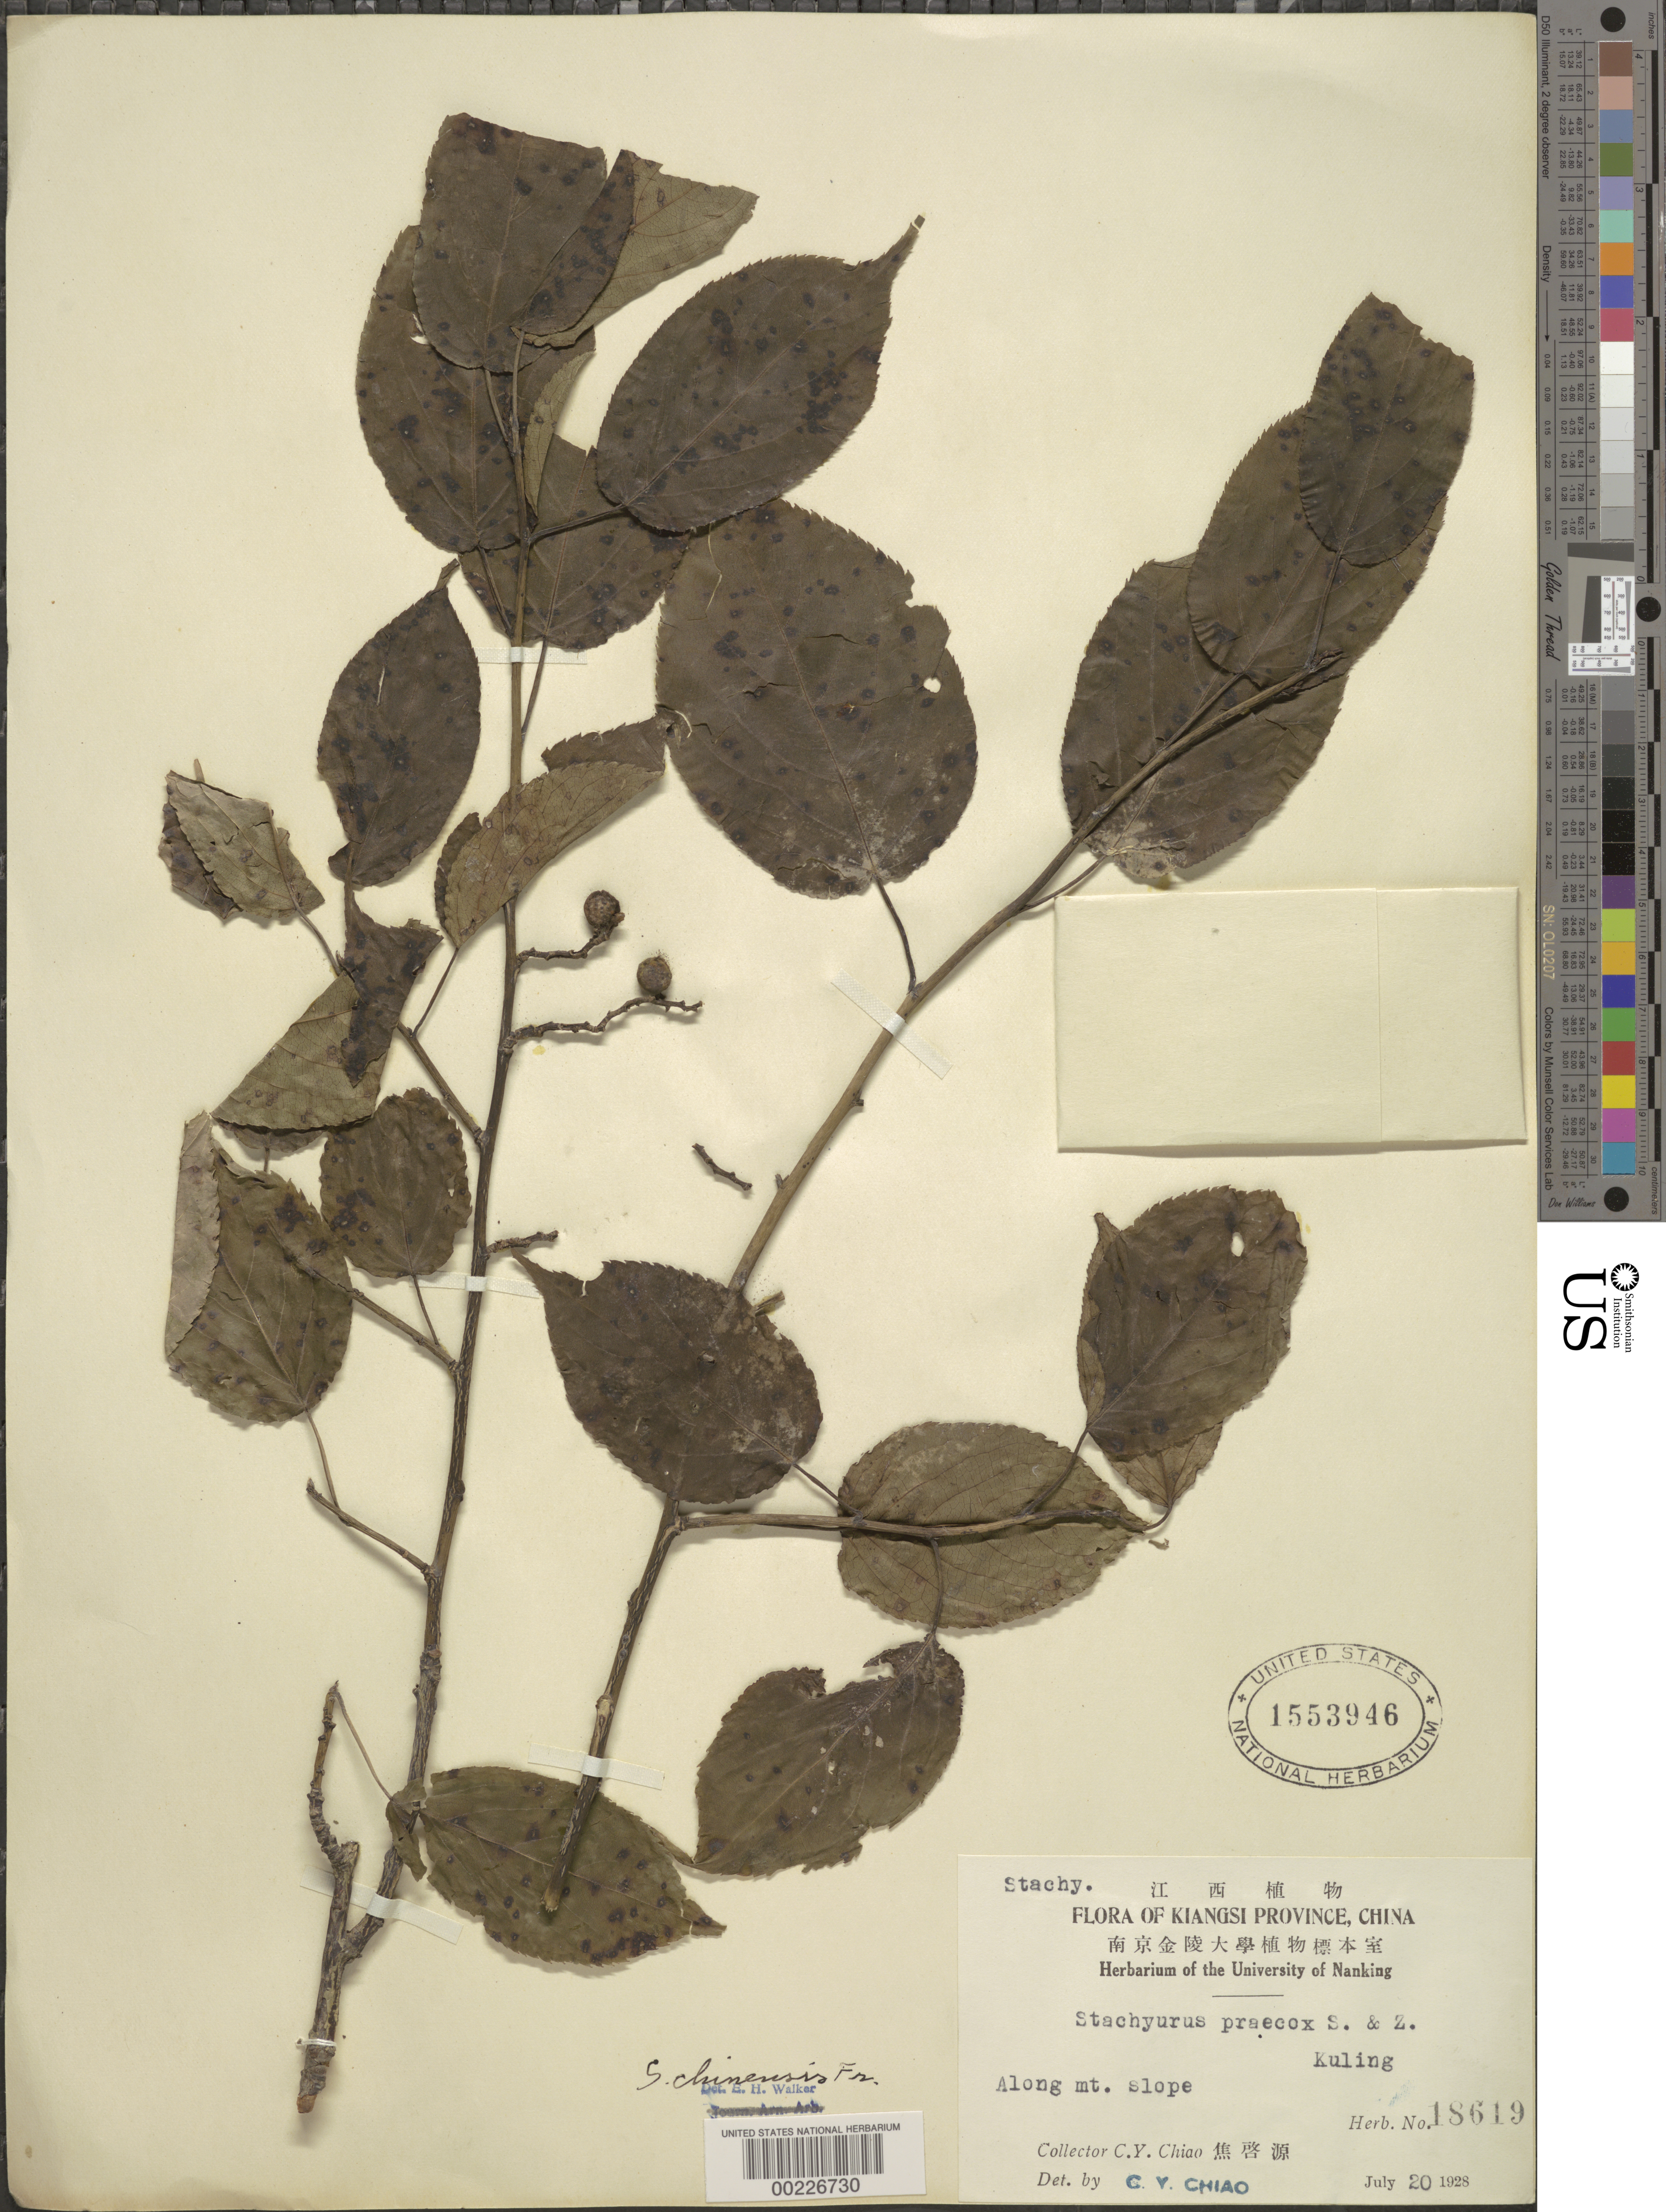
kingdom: Plantae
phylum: Tracheophyta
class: Magnoliopsida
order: Crossosomatales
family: Stachyuraceae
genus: Stachyurus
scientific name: Stachyurus chinensis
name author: Franch.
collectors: C. Y. Chiao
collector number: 18619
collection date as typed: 20 Jul 1928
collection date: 1928-07-20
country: China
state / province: Jiangxi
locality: Kuling; along mountain slope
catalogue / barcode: US 1553946